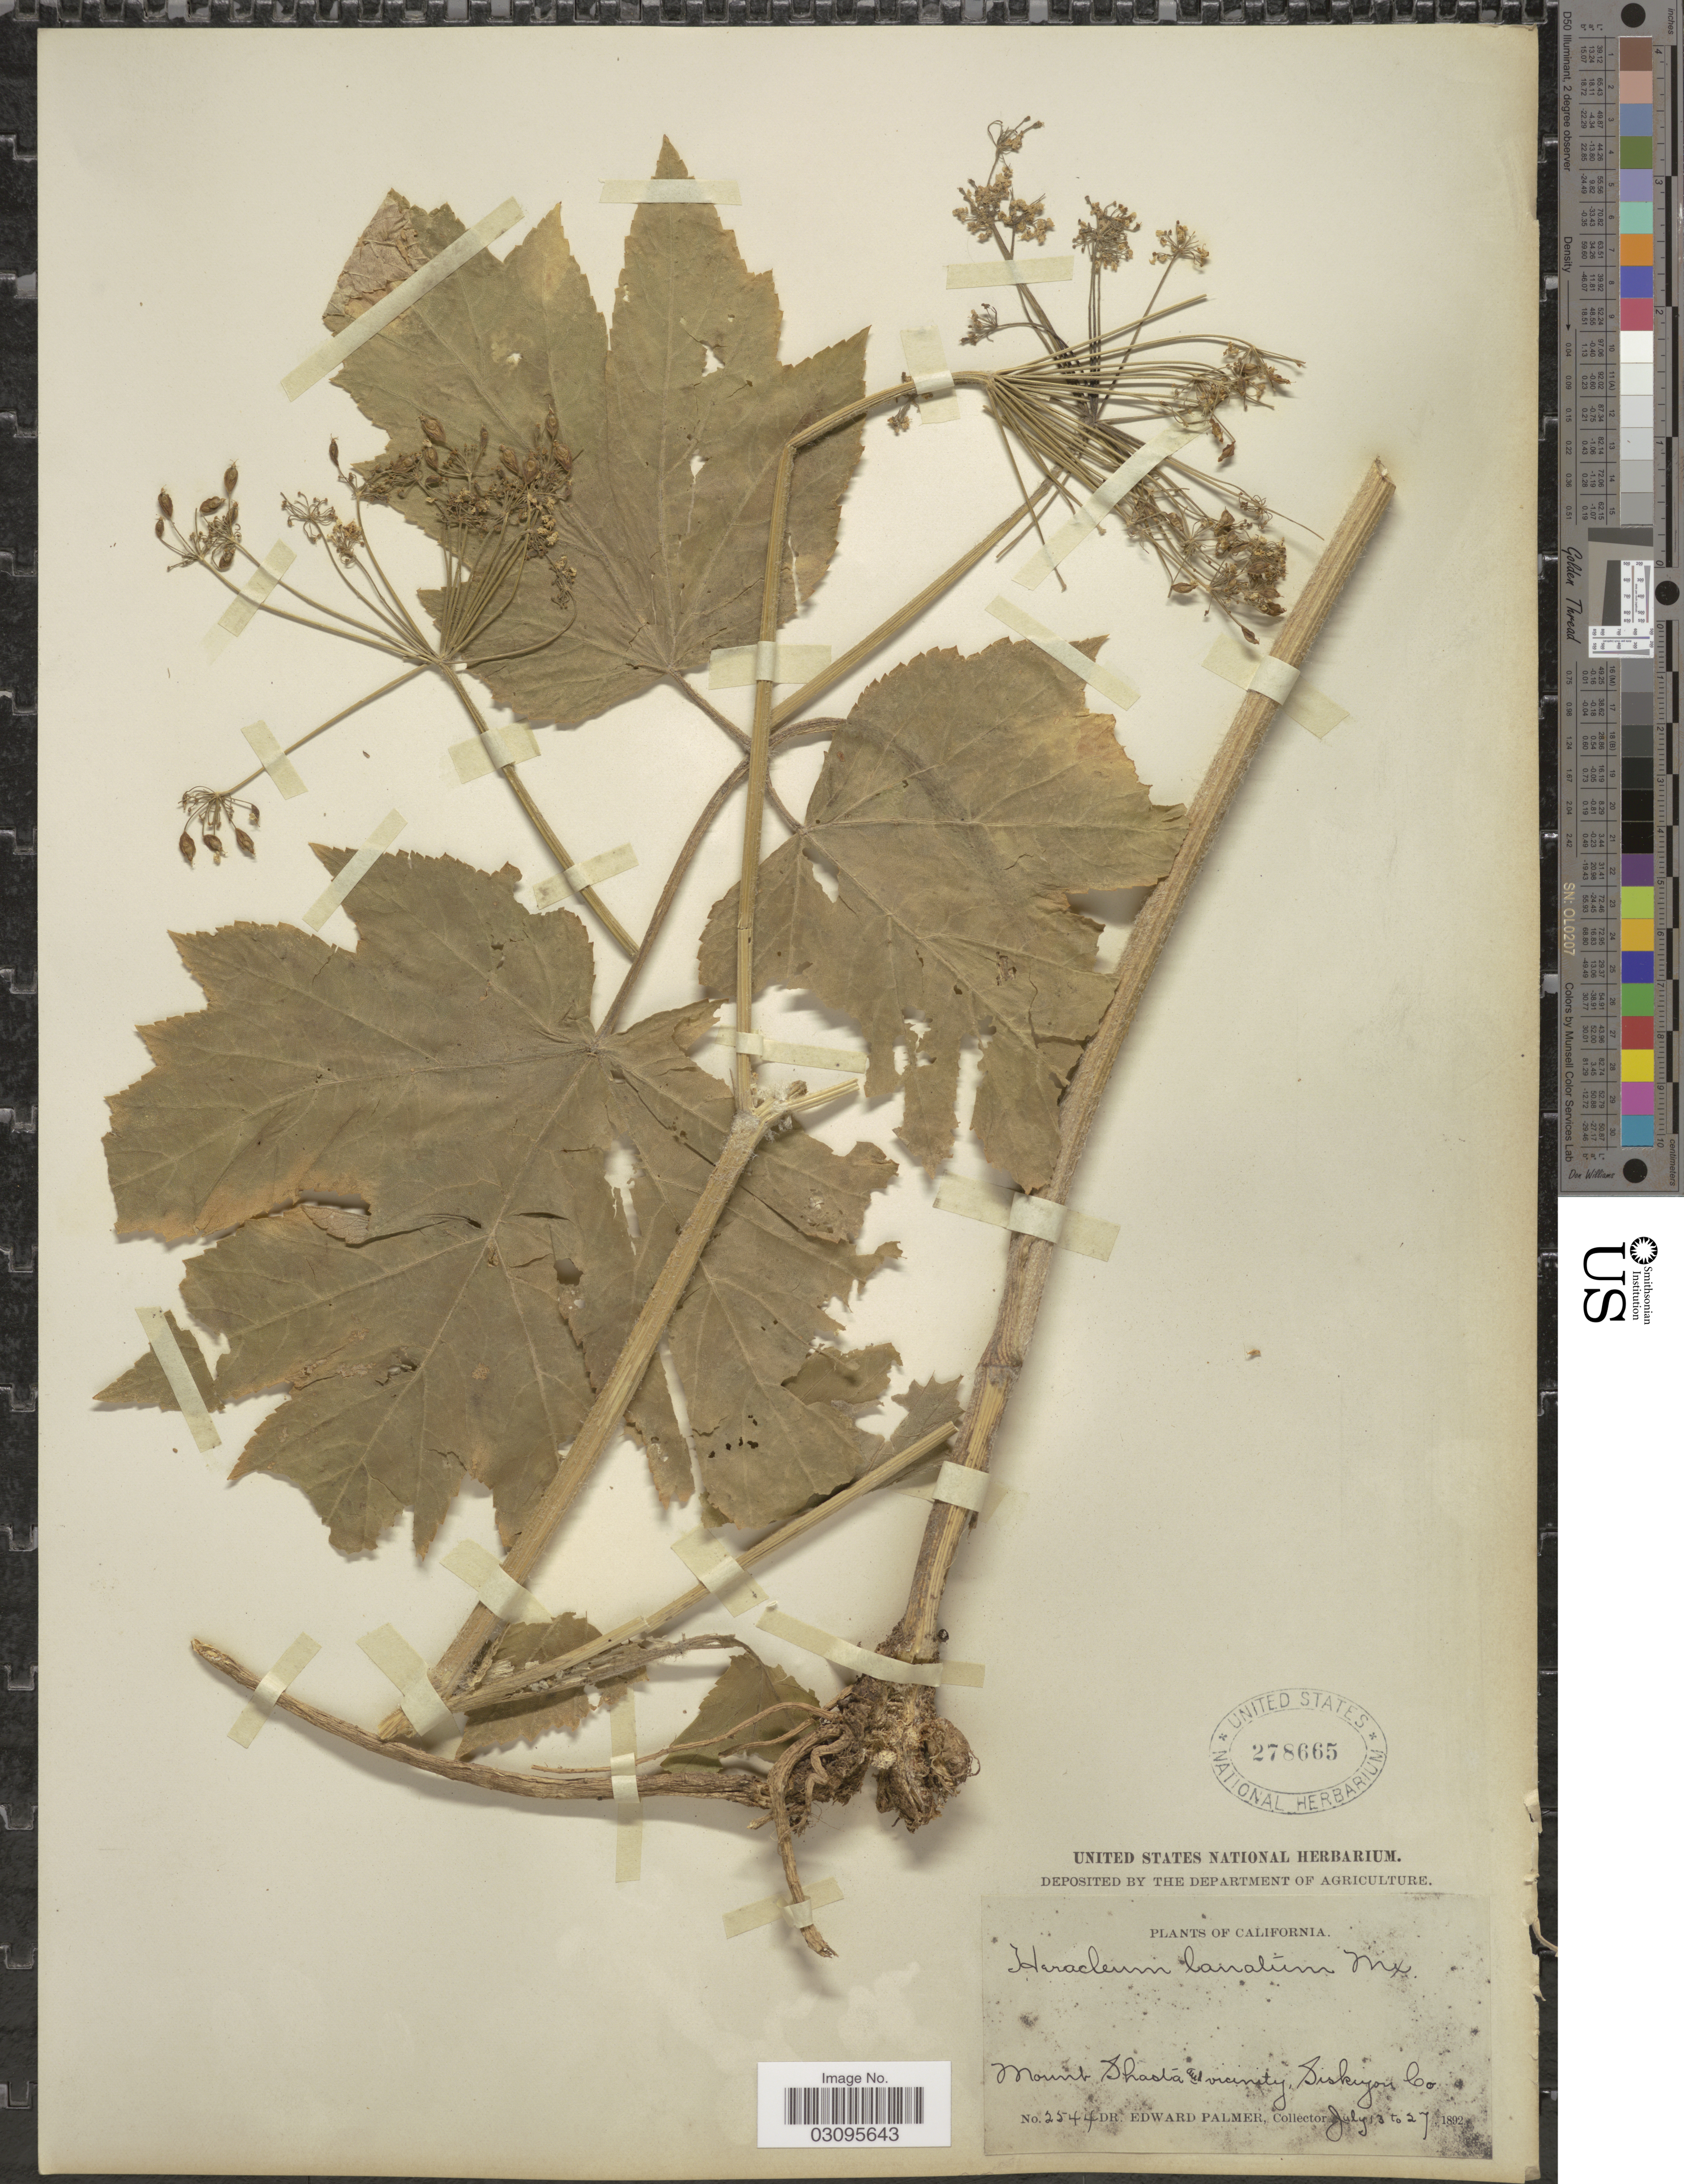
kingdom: Plantae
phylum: Tracheophyta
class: Magnoliopsida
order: Apiales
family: Apiaceae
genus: Heracleum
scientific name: Heracleum lanatum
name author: Michx.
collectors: E. Palmer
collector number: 2544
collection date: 1892-07-13/1892-07-27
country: United States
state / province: California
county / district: Siskiyou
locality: Mount Shasta & vicinity, Siskiyou Co.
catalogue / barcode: US 278665